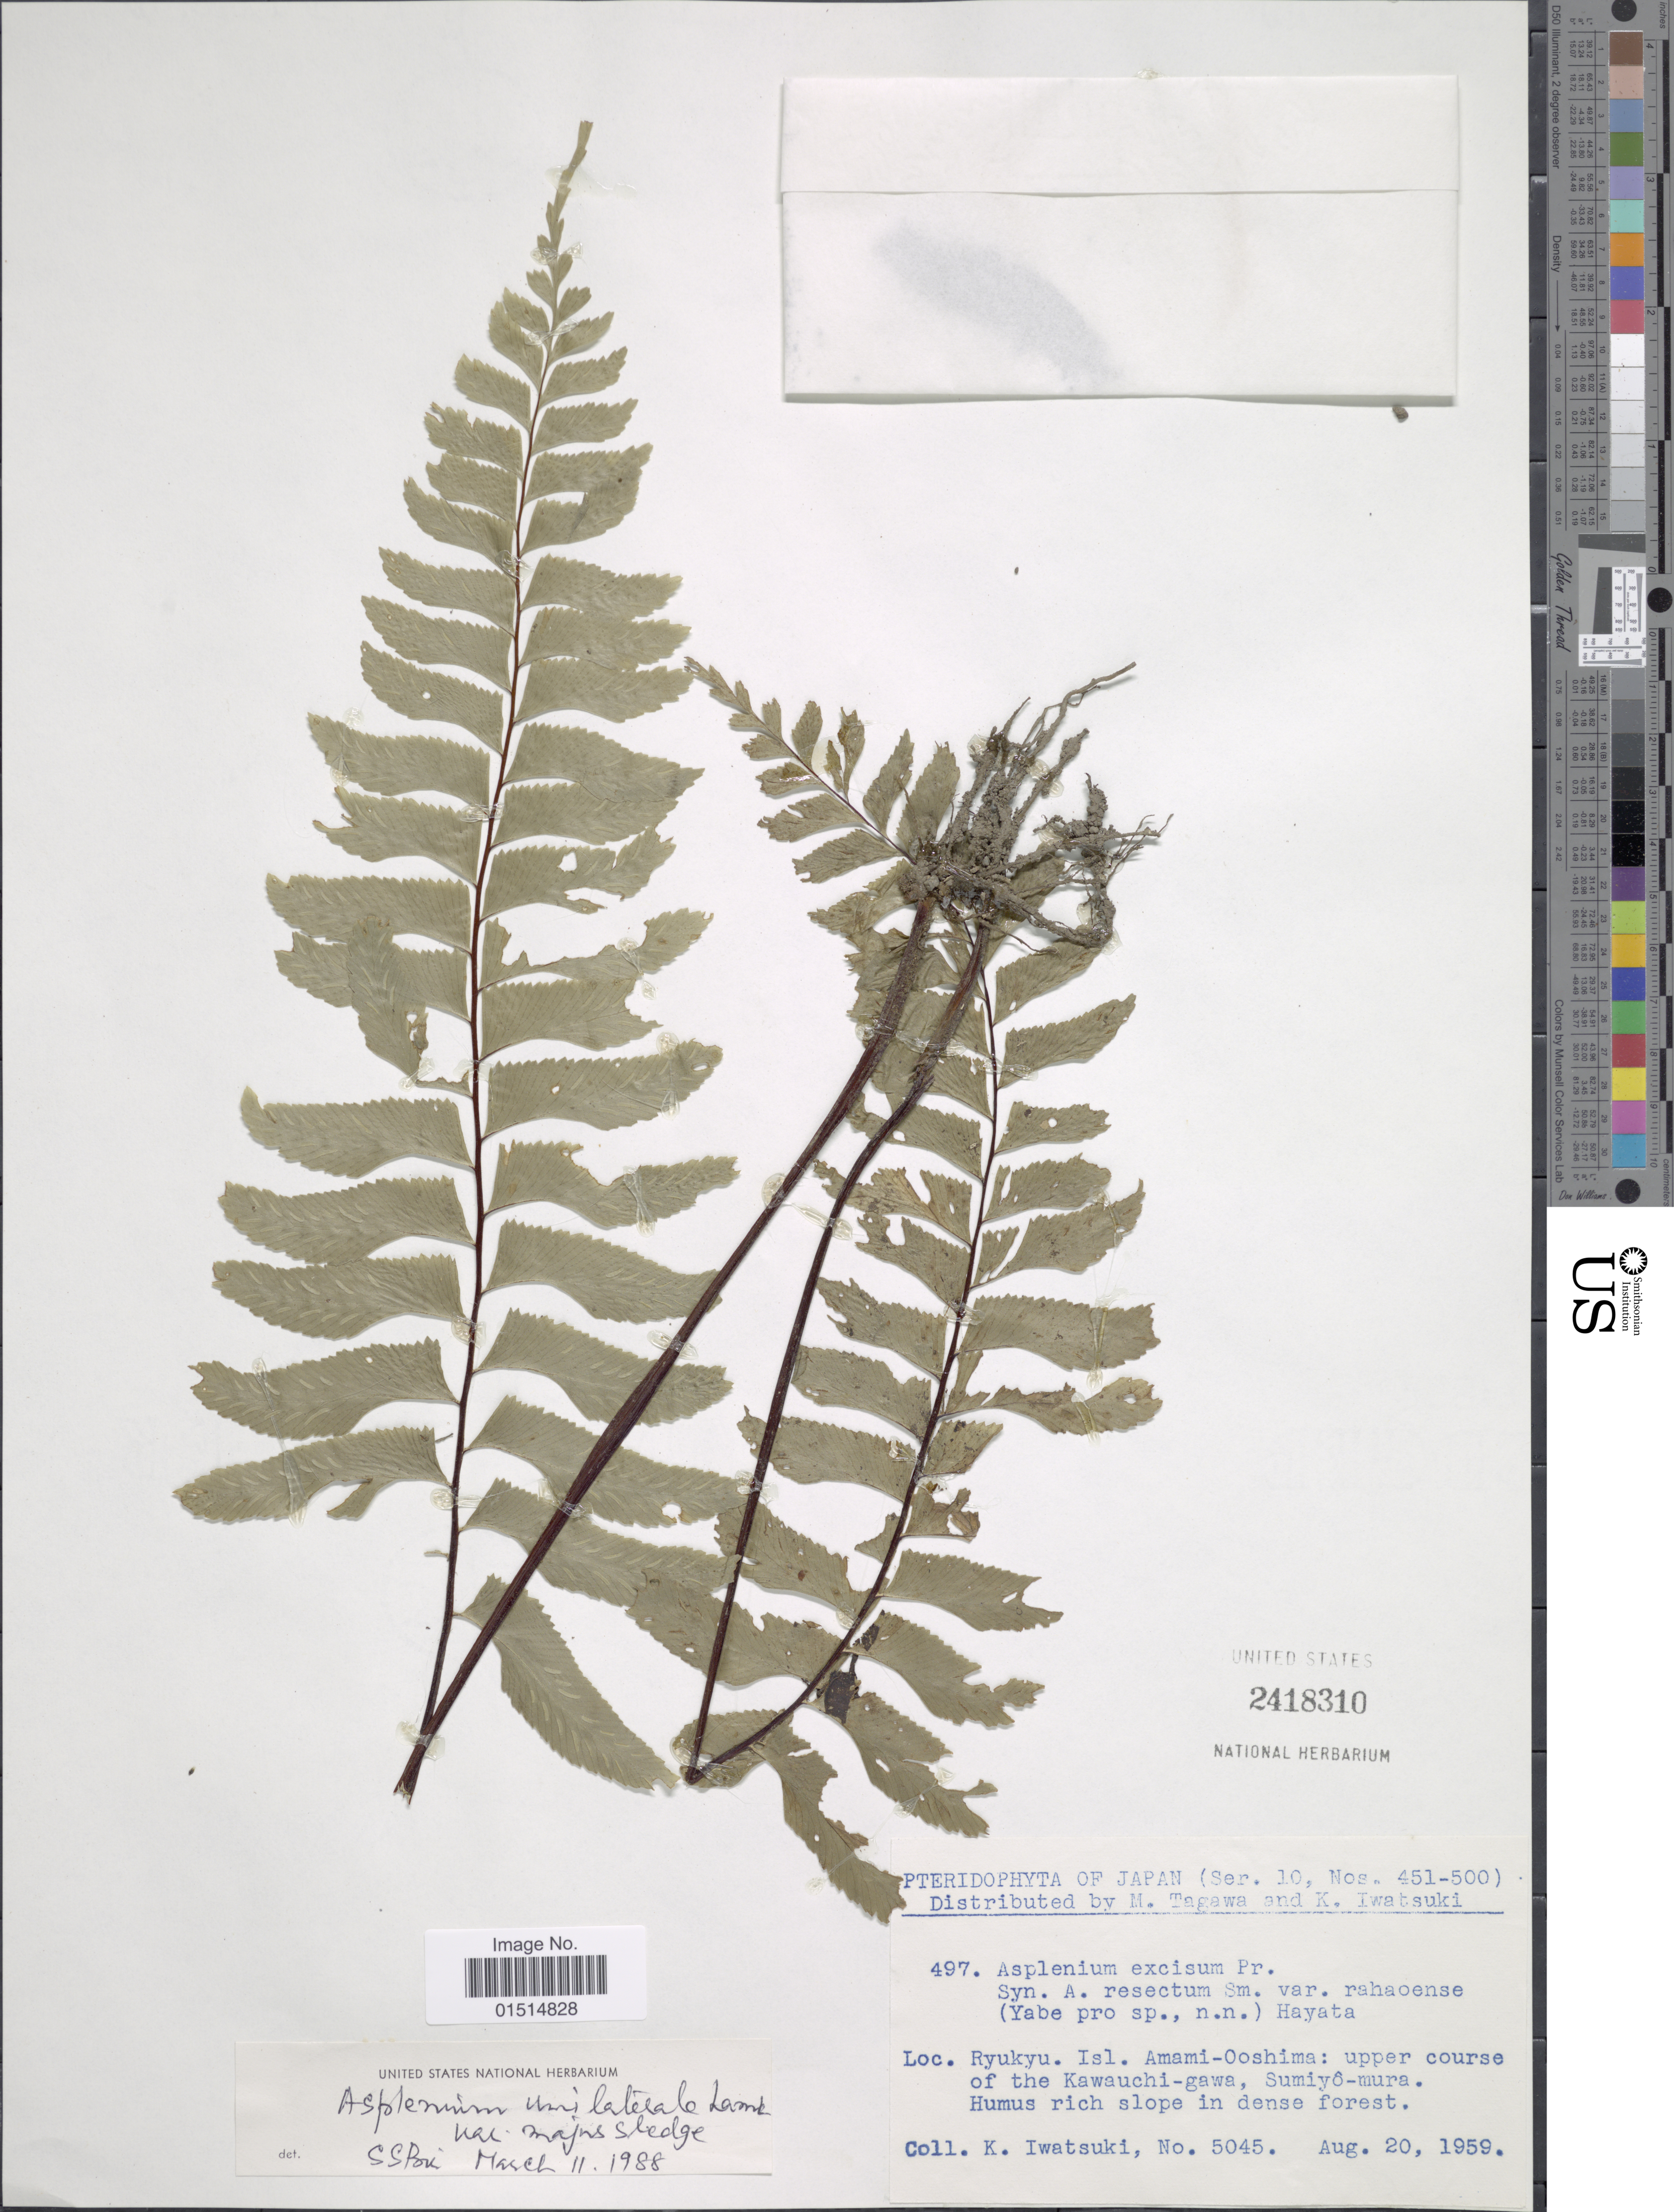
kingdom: Plantae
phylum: Tracheophyta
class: Polypodiopsida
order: Polypodiales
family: Aspleniaceae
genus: Hymenasplenium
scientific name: Hymenasplenium excisum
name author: C. Presl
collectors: K. Iwatsuki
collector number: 5045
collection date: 1959-08-20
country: Japan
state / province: Okinawa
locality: Ryukyu. Isl. Amami-Ooshima: upper course of the Kawauchi-gawa, Sumiyo-mura. Humus rich slope in dense forest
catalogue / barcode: US 2418310